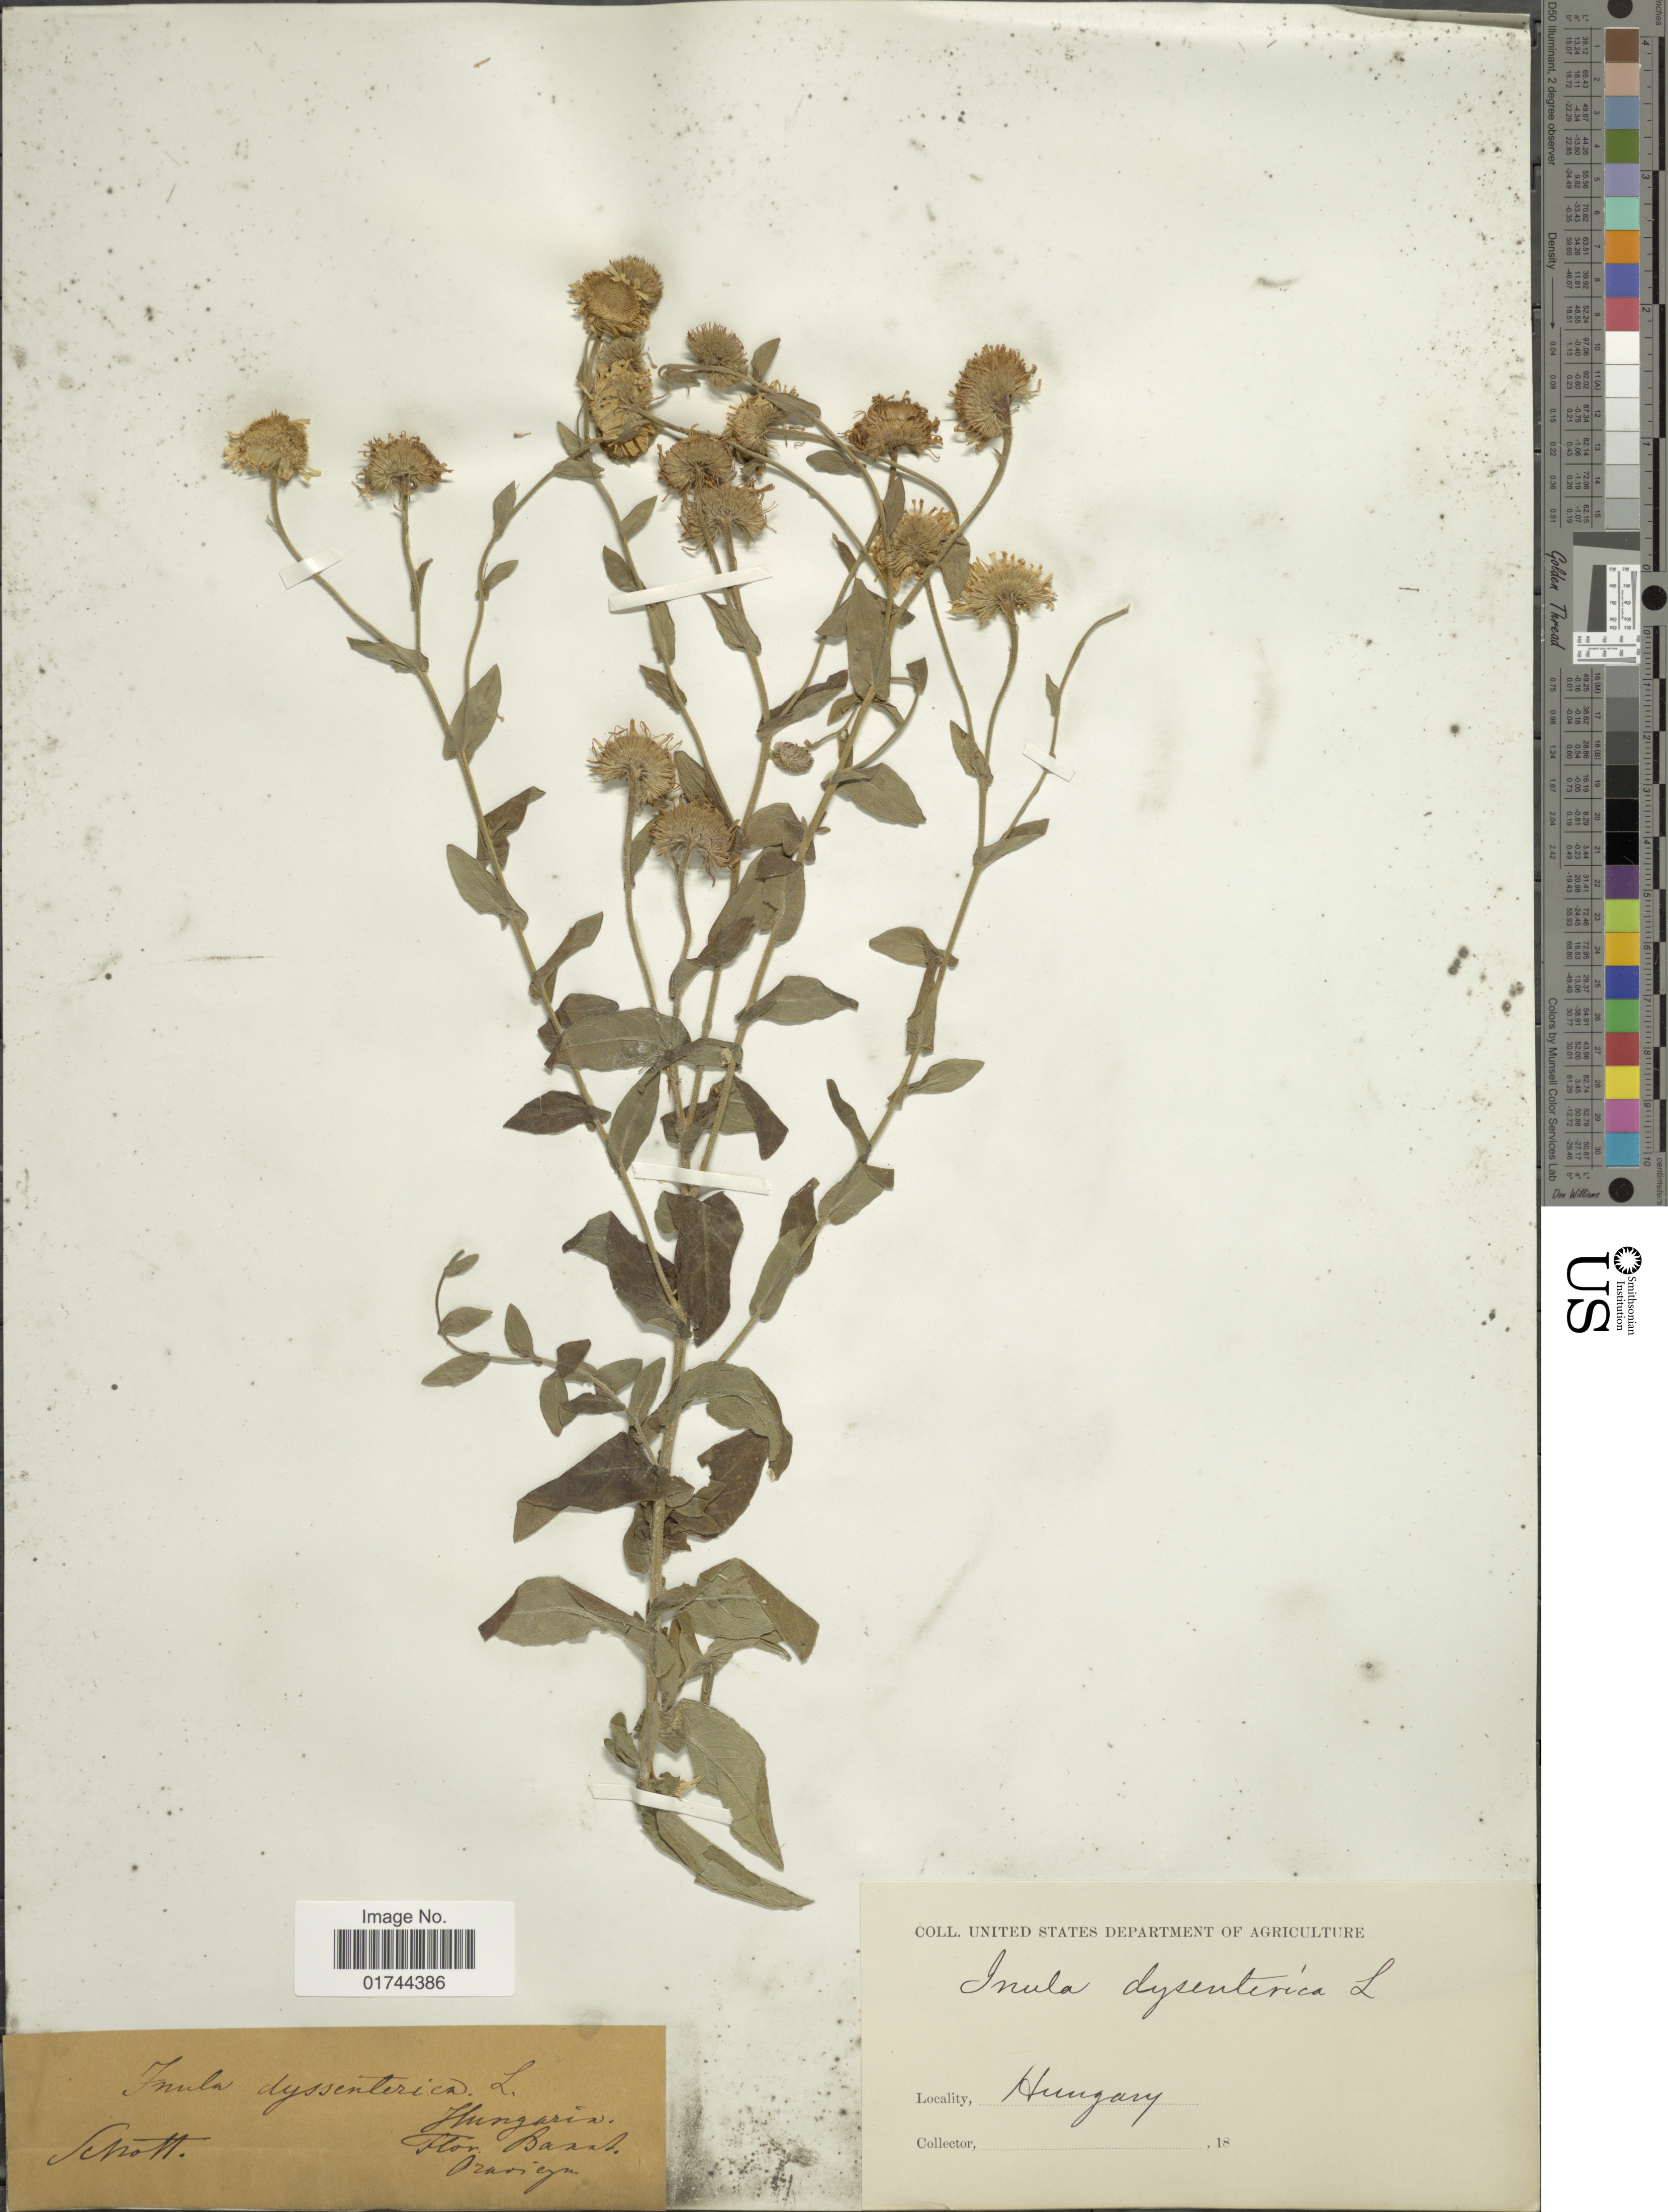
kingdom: Plantae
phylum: Tracheophyta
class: Magnoliopsida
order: Asterales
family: Asteraceae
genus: Pulicaria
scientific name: Pulicaria dysenterica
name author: (L.) Bernh.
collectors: Schott, --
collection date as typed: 18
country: Hungary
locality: Bazal, Oraviejm